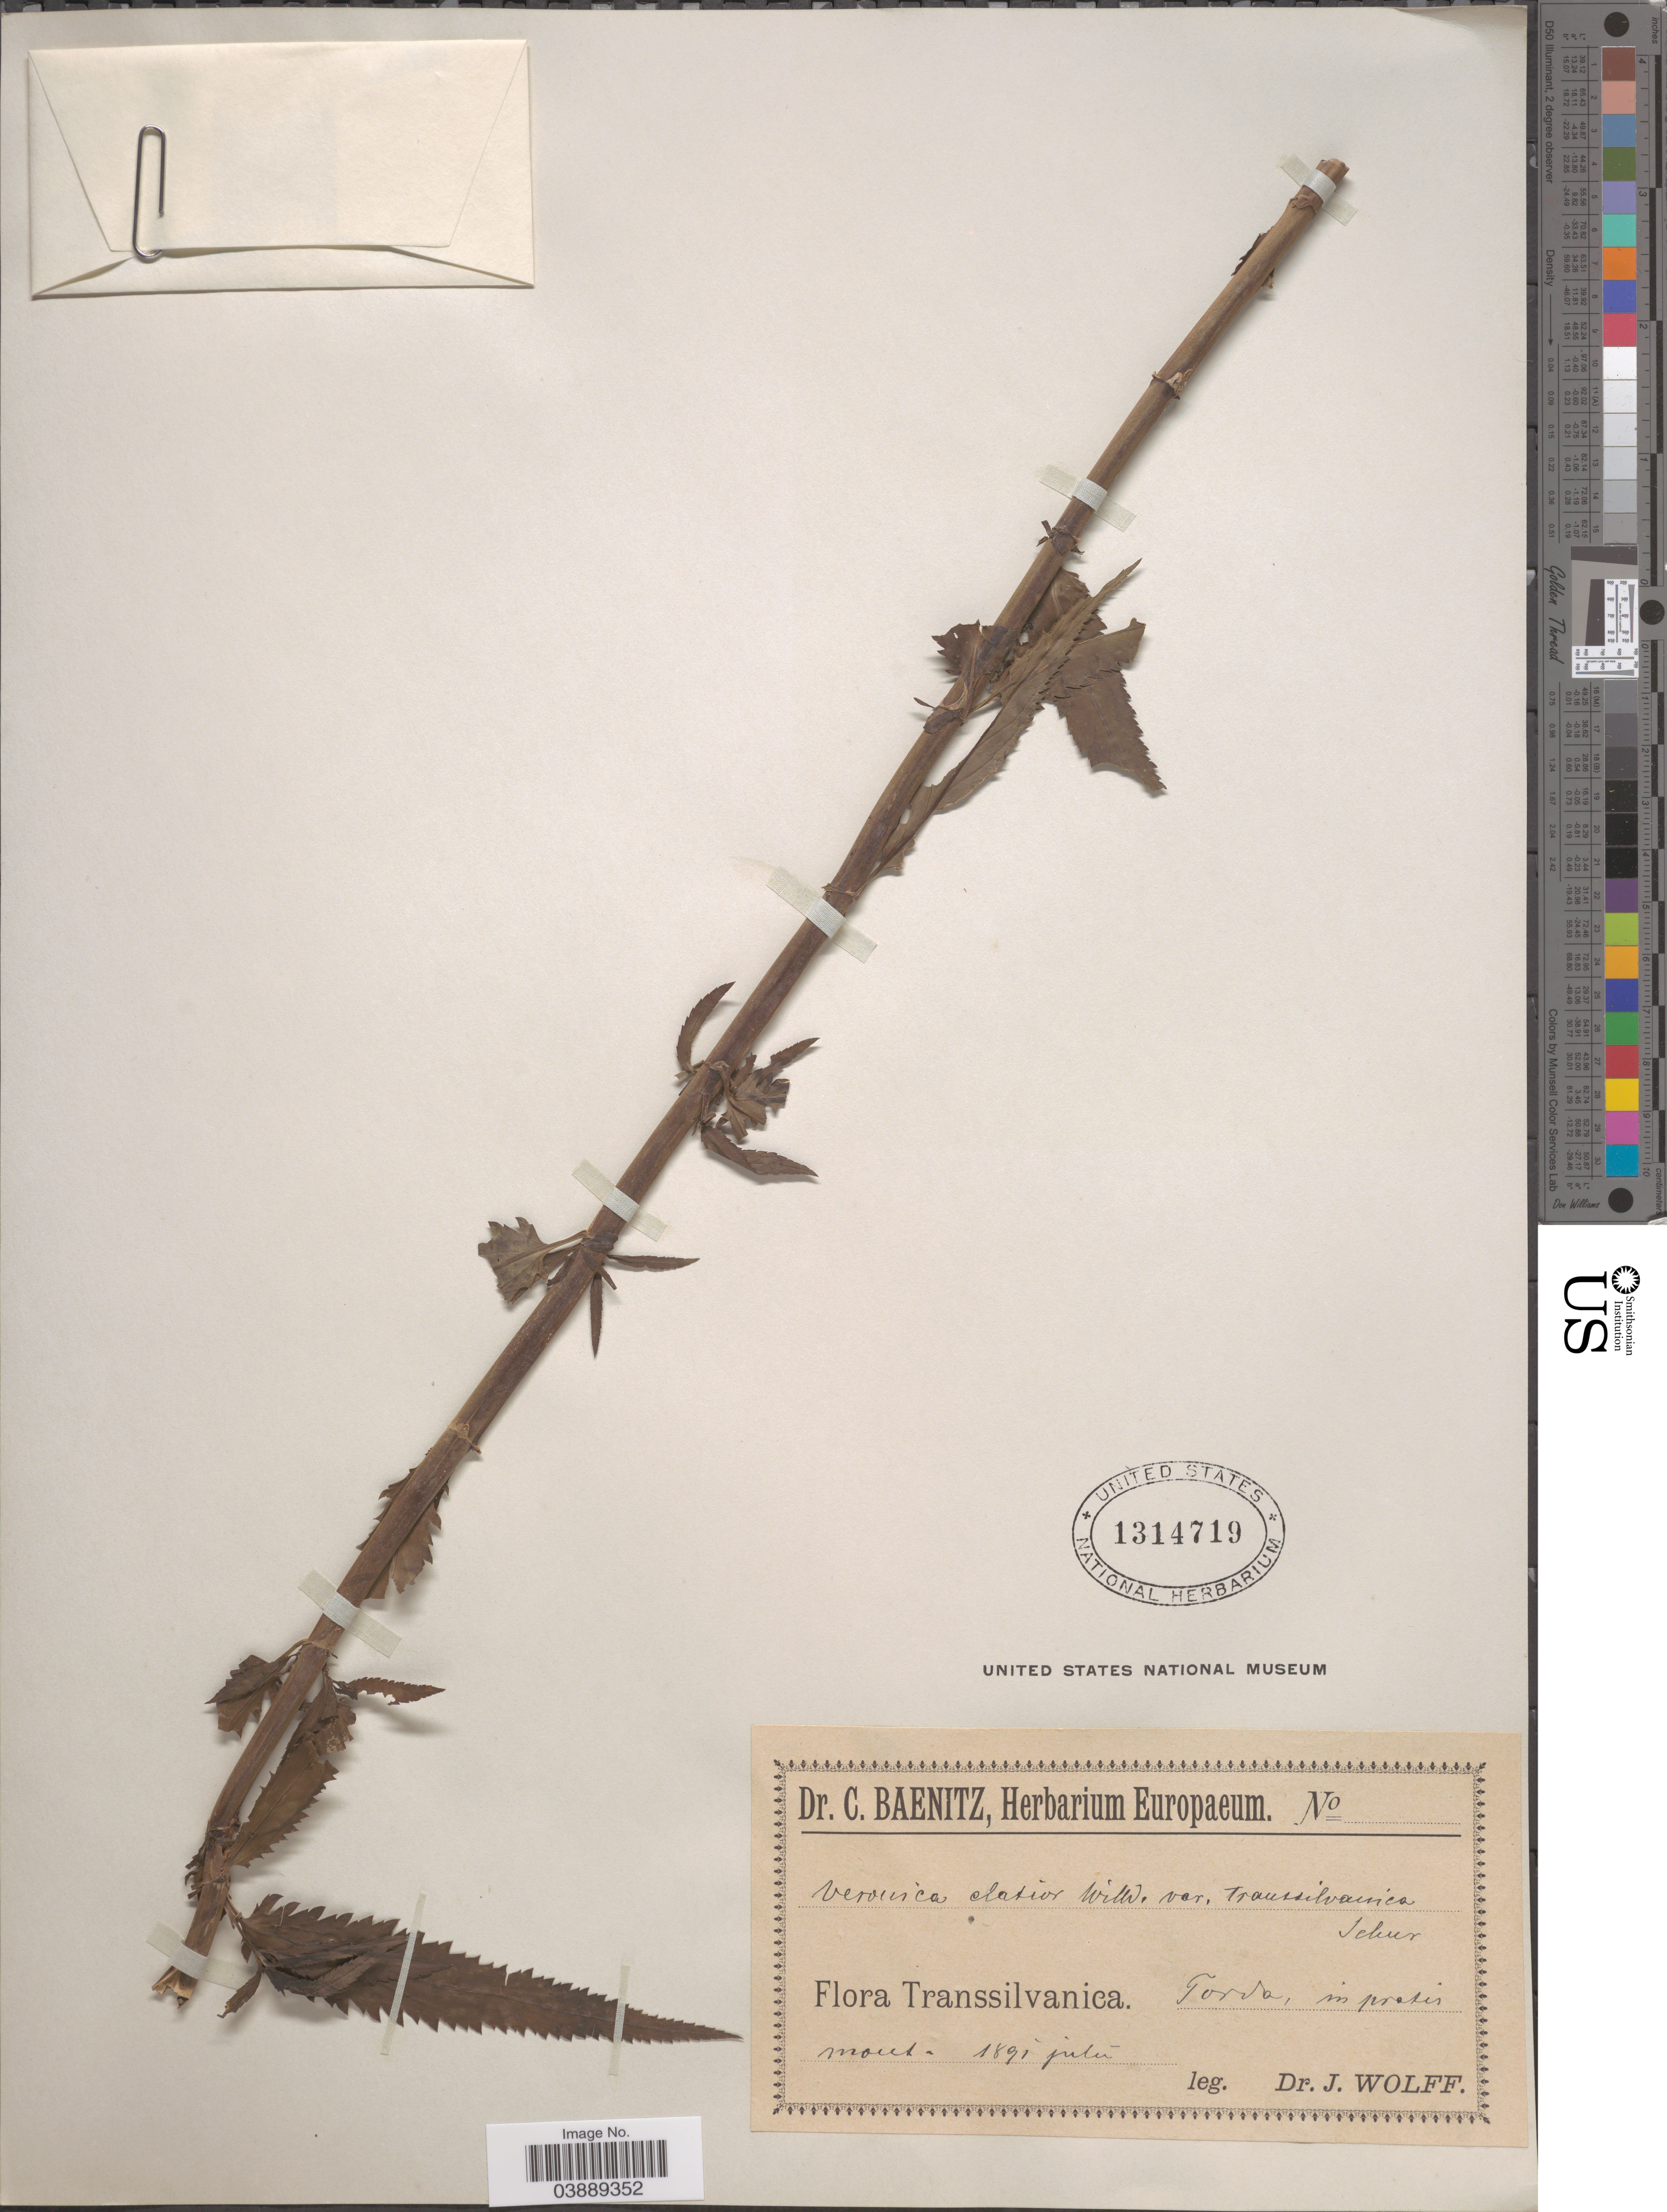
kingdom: Plantae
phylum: Tracheophyta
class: Magnoliopsida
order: Lamiales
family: Plantaginaceae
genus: Veronica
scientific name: Veronica elatior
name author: Ehrh. ex Willd.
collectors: J. Wolff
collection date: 1891-07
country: Romania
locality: Transsilvanica. Torda.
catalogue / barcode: US 1314719